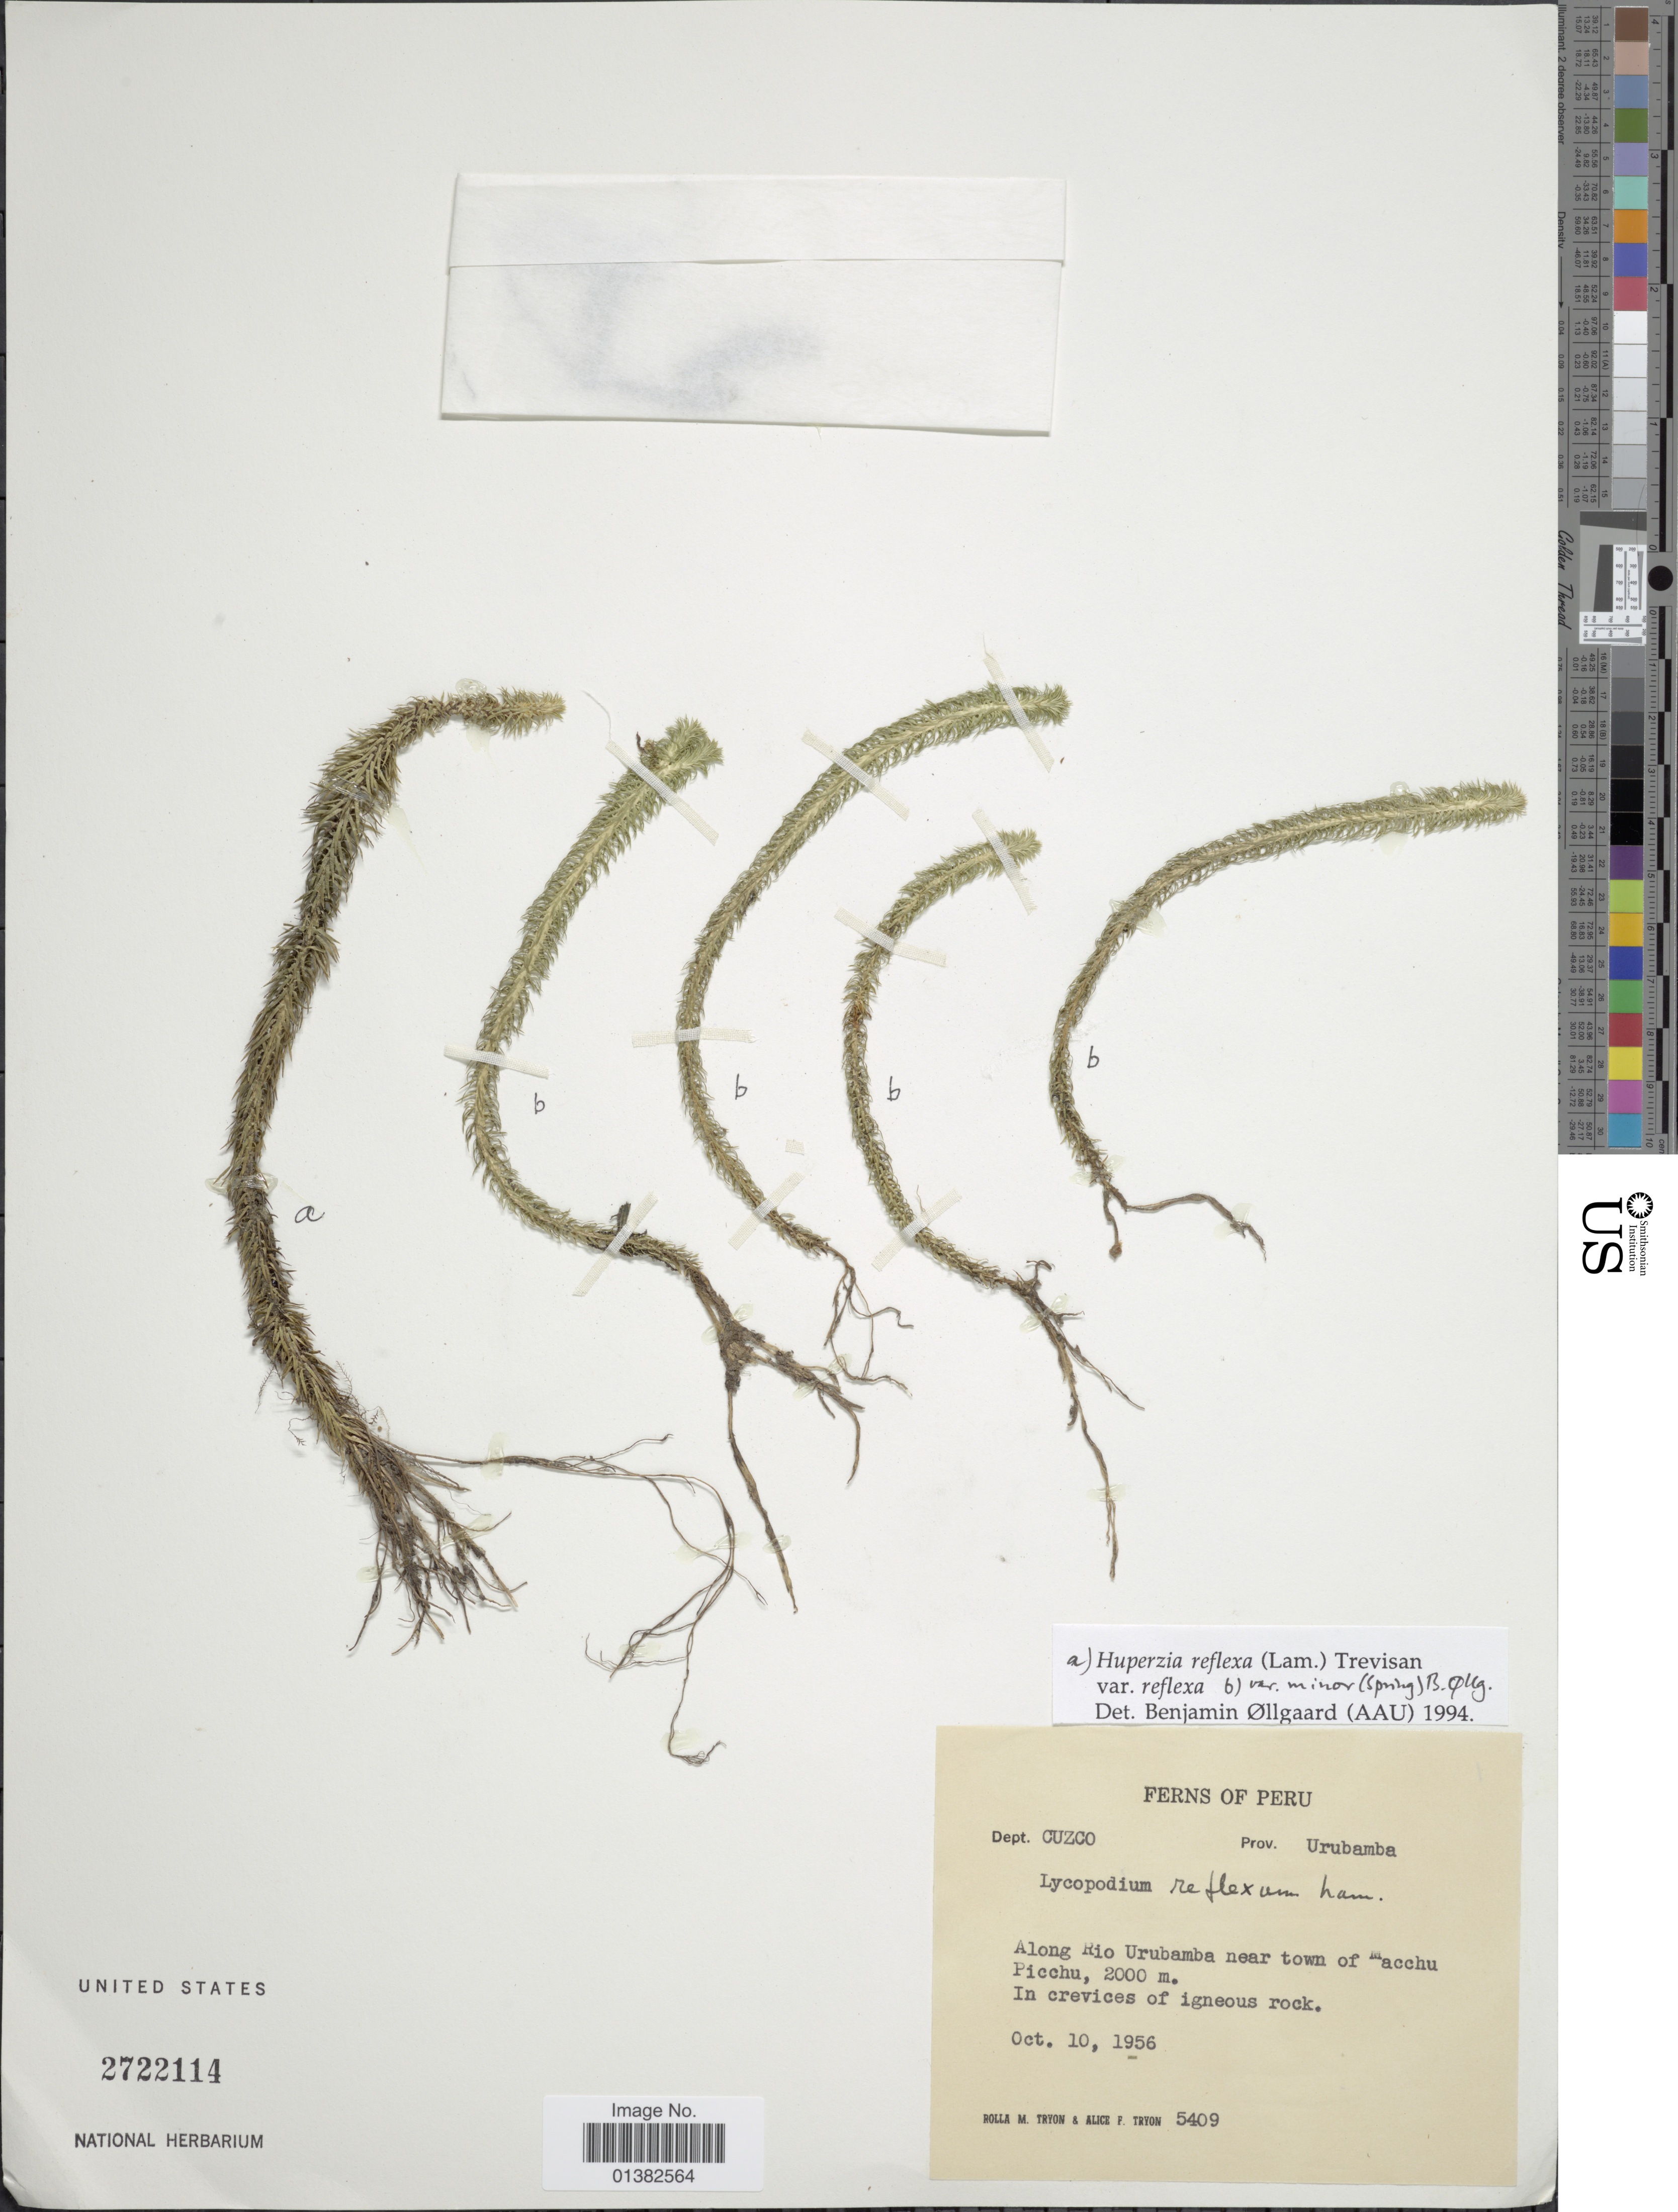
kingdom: Plantae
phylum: Tracheophyta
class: Lycopodiopsida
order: Lycopodiales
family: Lycopodiaceae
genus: Phlegmariurus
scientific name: Phlegmariurus reflexus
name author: (Lam.) B. Øllg.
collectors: R. M. Tryon & A. F. Tryon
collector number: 5409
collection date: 1956-10-10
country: Peru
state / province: Cusco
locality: Prov. Urubamba, Along Rio Urubamba near town of Macchu Picchu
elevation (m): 2000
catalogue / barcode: US 2722114